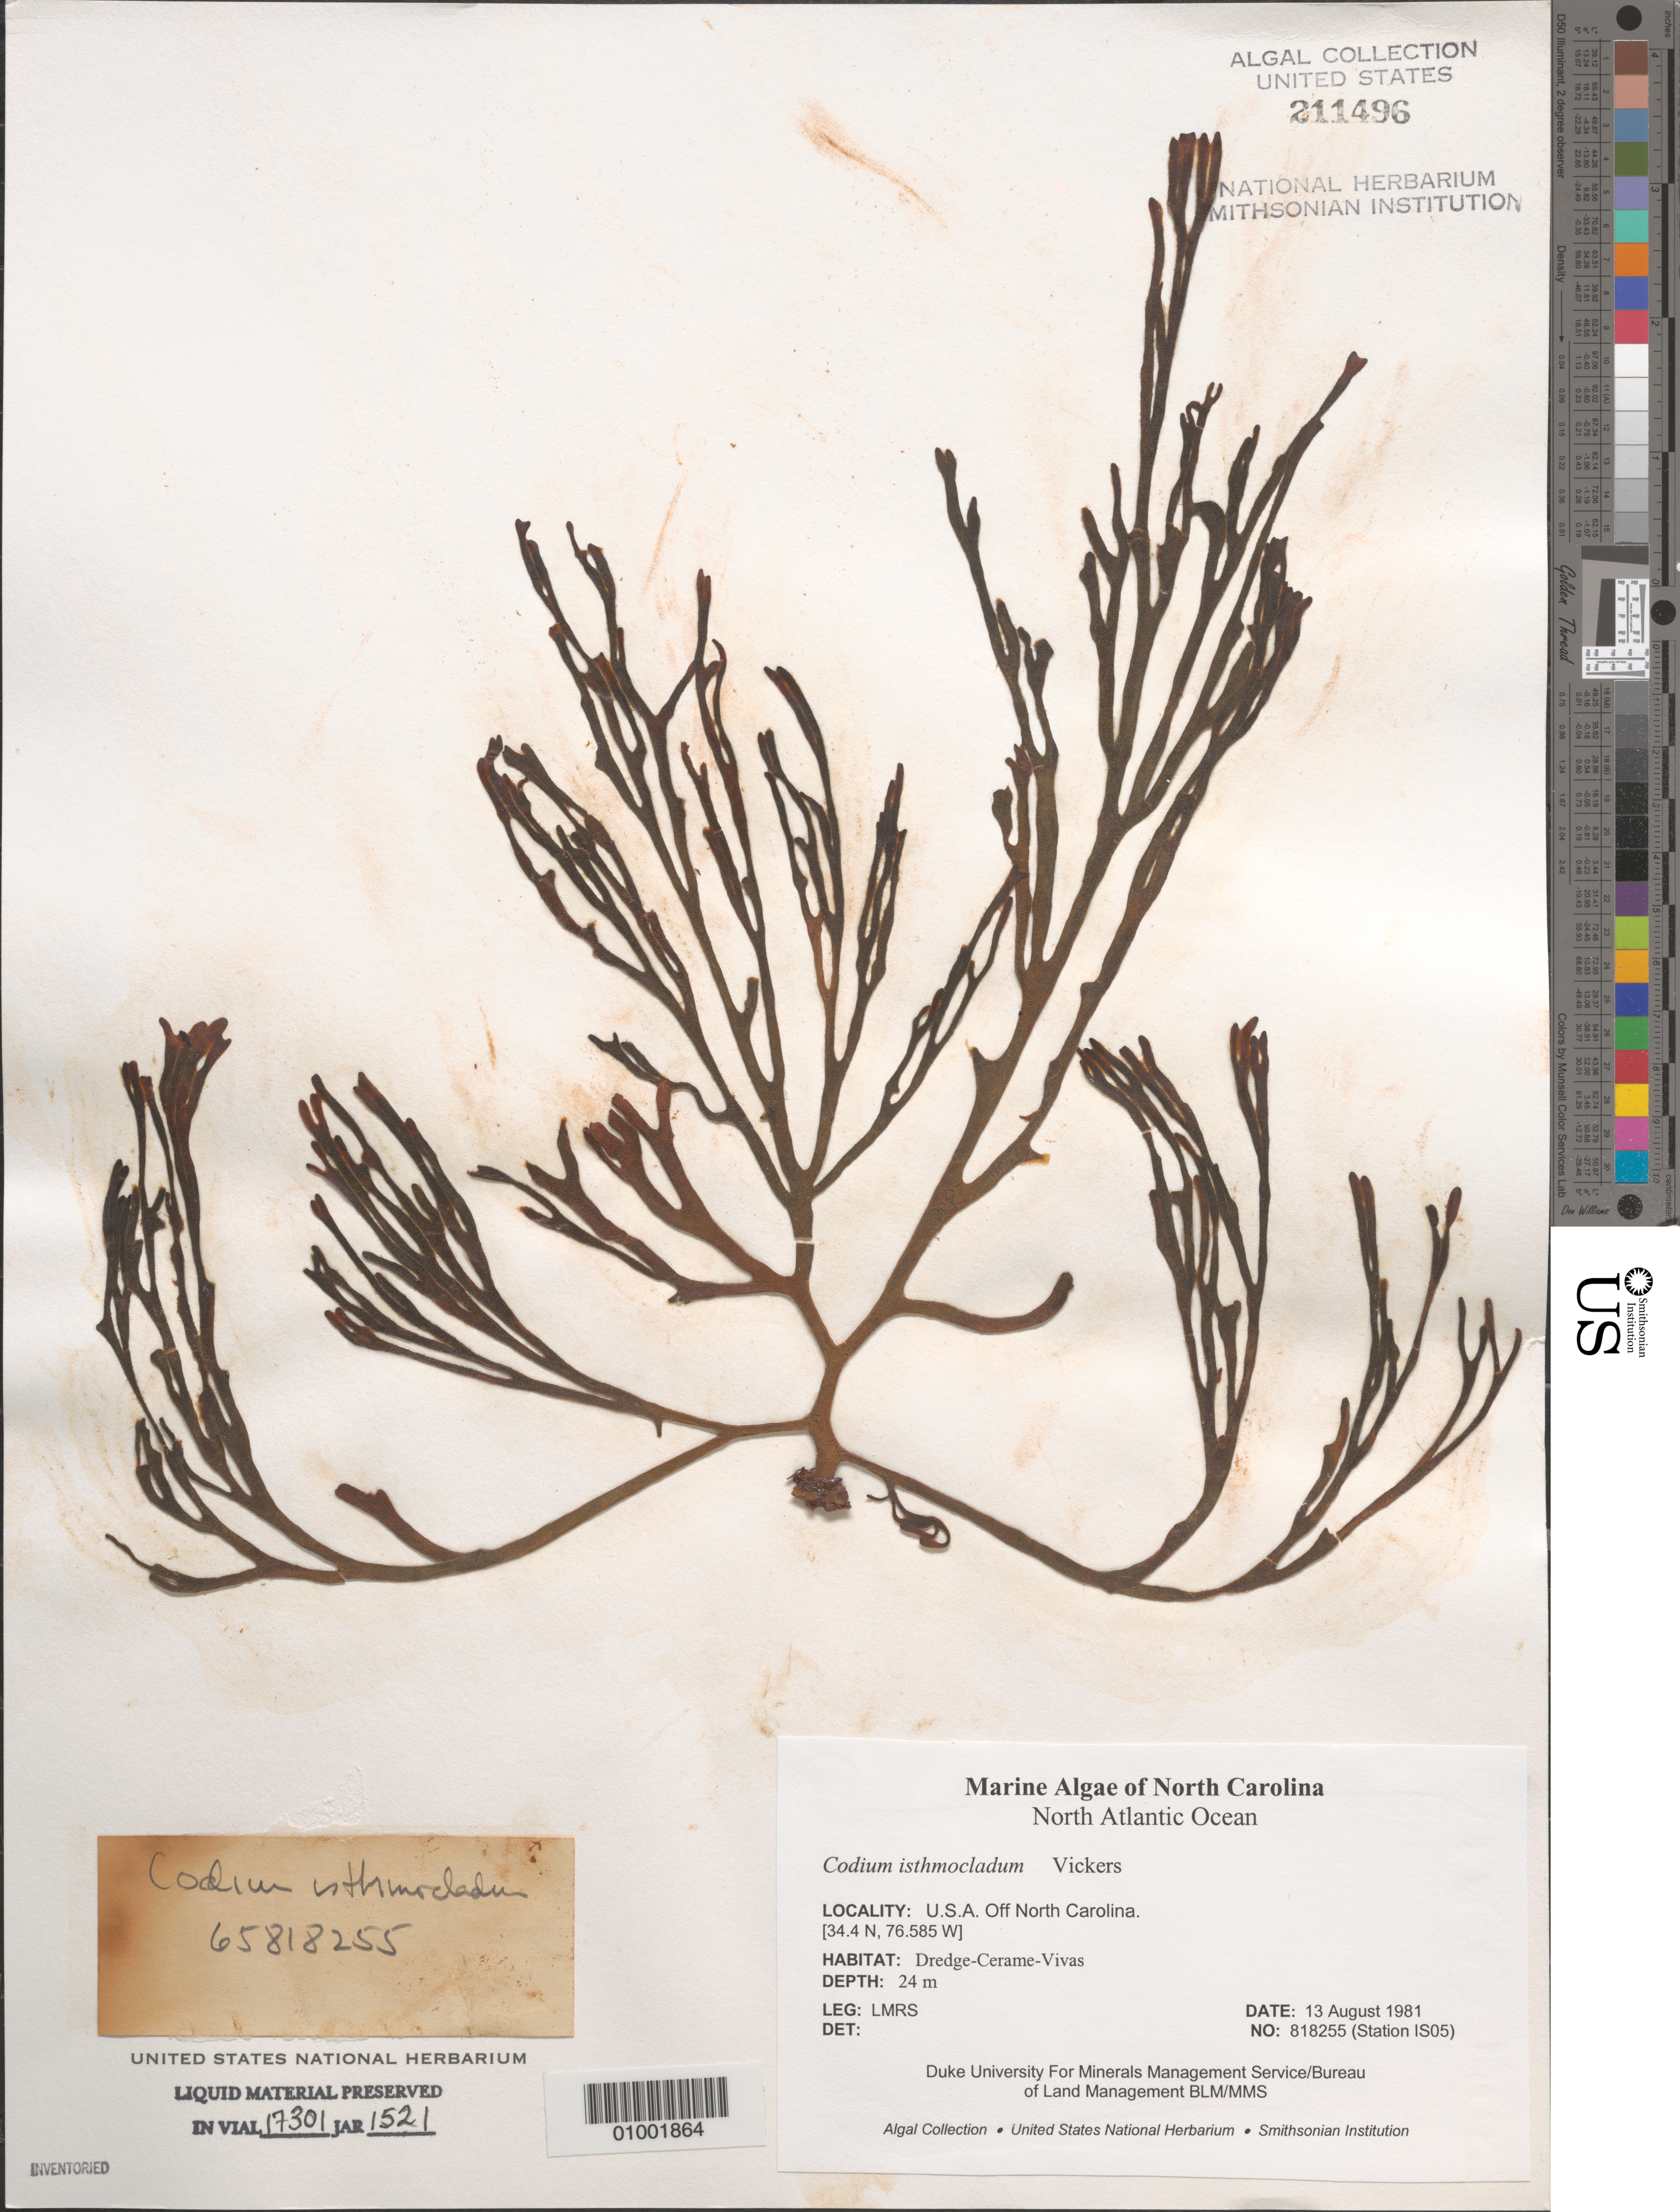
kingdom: Plantae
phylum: Chlorophyta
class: Ulvophyceae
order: Bryopsidales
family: Codiaceae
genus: Codium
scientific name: Codium isthmocladum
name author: Vickers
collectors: LMRS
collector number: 818255 (Station IS05)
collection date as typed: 13 Aug 1981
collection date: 1981-08-13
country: United States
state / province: North Carolina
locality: North Atlantic Ocean off North Carolina coast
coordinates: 34.4 N, 76.585 W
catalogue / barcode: US 211496